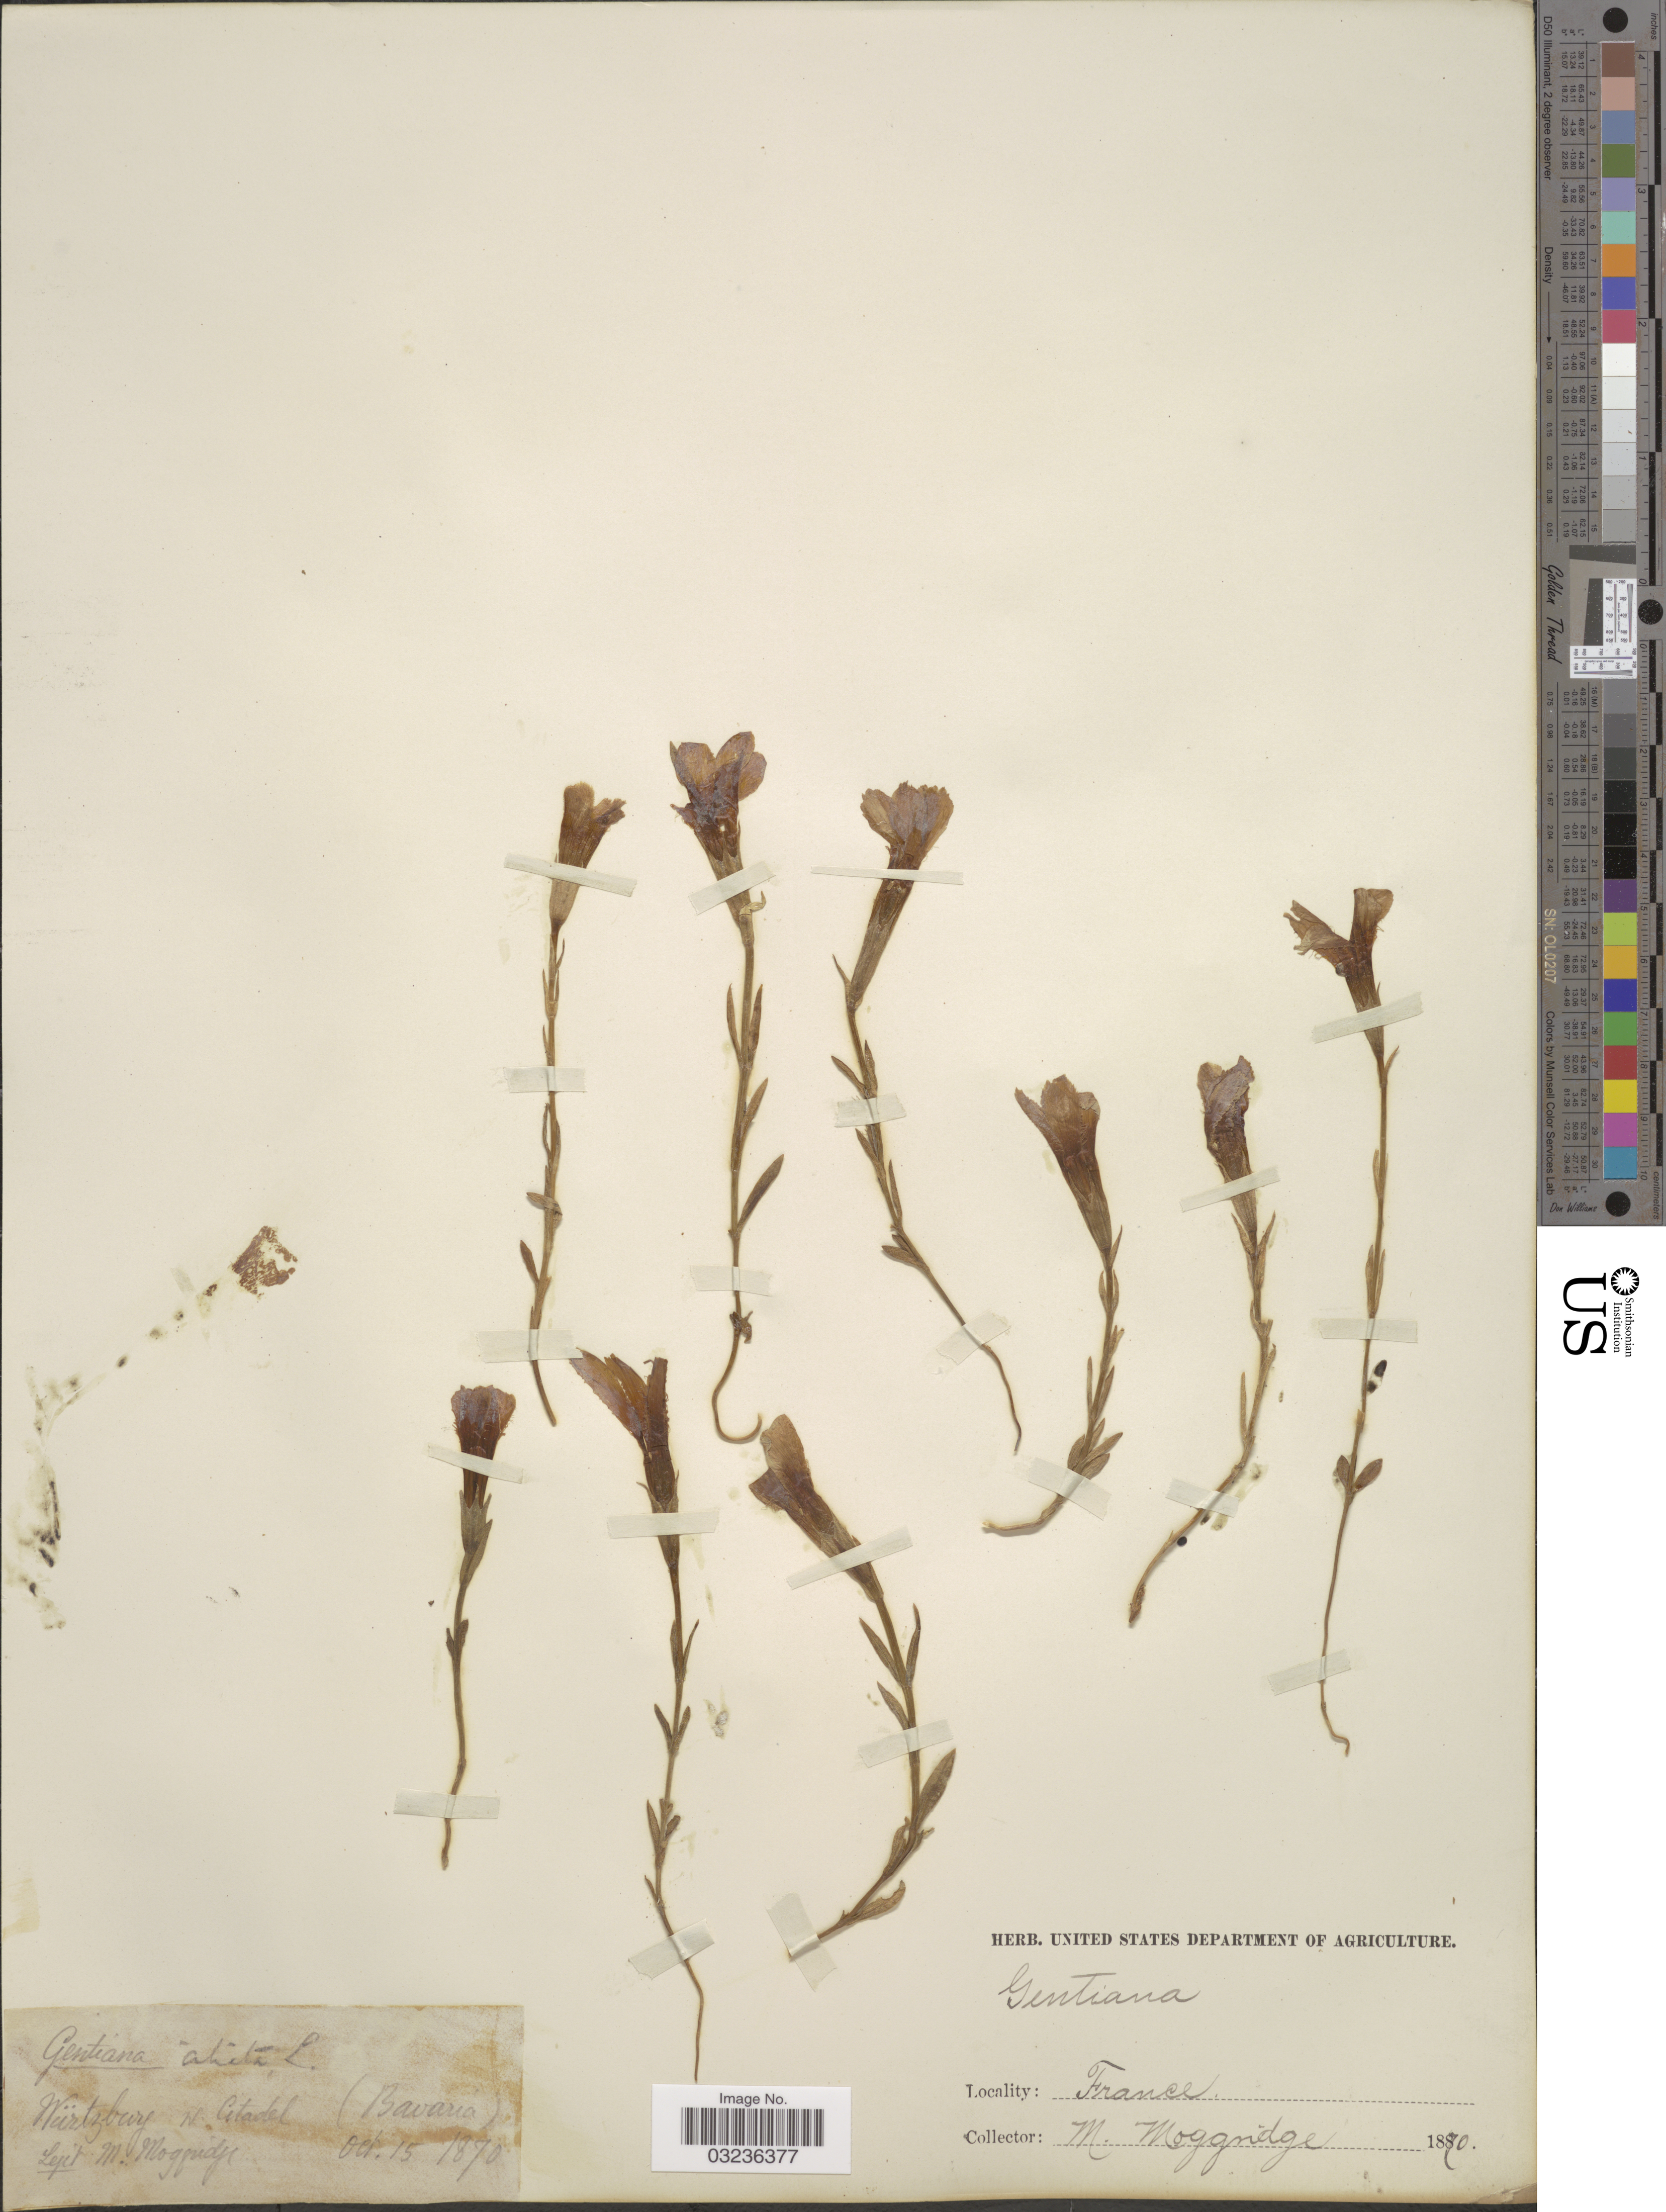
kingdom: Plantae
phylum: Tracheophyta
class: Magnoliopsida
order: Gentianales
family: Gentianaceae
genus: Gentiana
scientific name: Gentiana sp.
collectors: M. Moggridge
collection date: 1870-10-15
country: Germany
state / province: Bayern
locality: Würtzburg N. Gtadel.